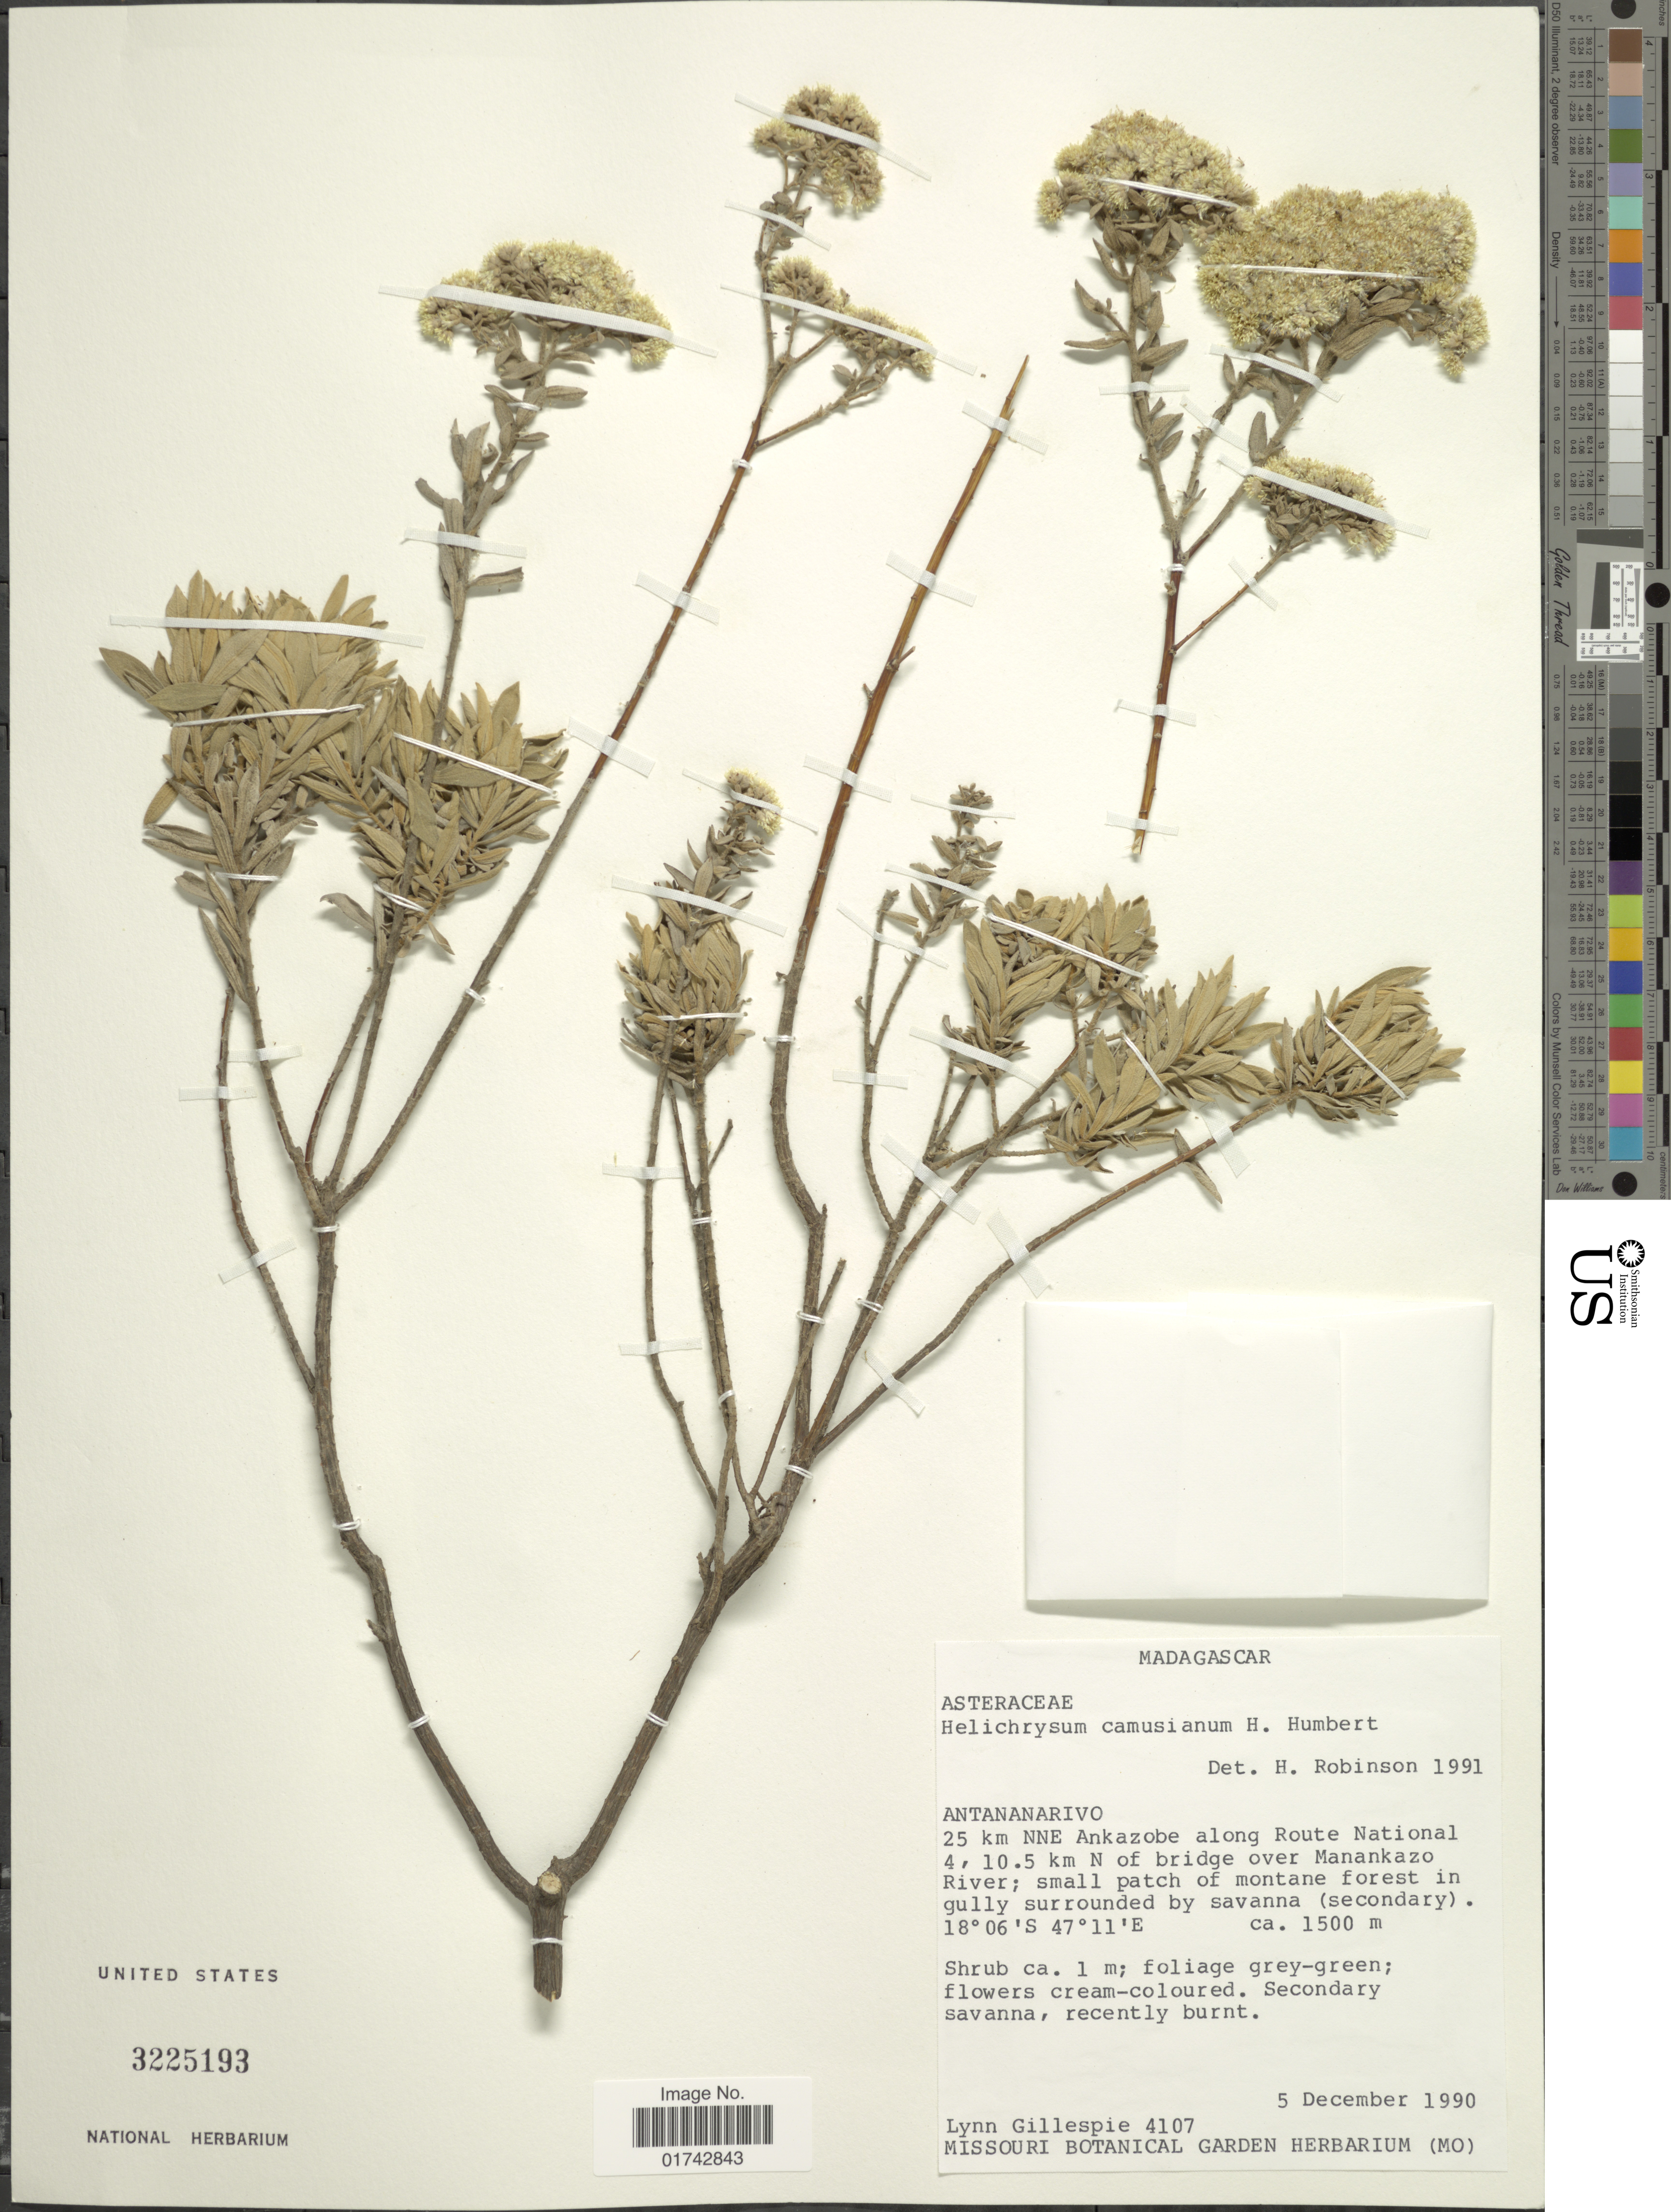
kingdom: Plantae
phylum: Tracheophyta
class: Magnoliopsida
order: Asterales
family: Asteraceae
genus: Helichrysum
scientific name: Helichrysum camusianum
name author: Humbert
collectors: L. J. Gillespie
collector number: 4107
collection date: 1990-12-05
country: Madagascar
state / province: Analamanga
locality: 25 km NNE Ankazobe along Route National 4, 10.5 km N of bridge over Manankazo River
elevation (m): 1500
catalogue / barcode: US 3225193